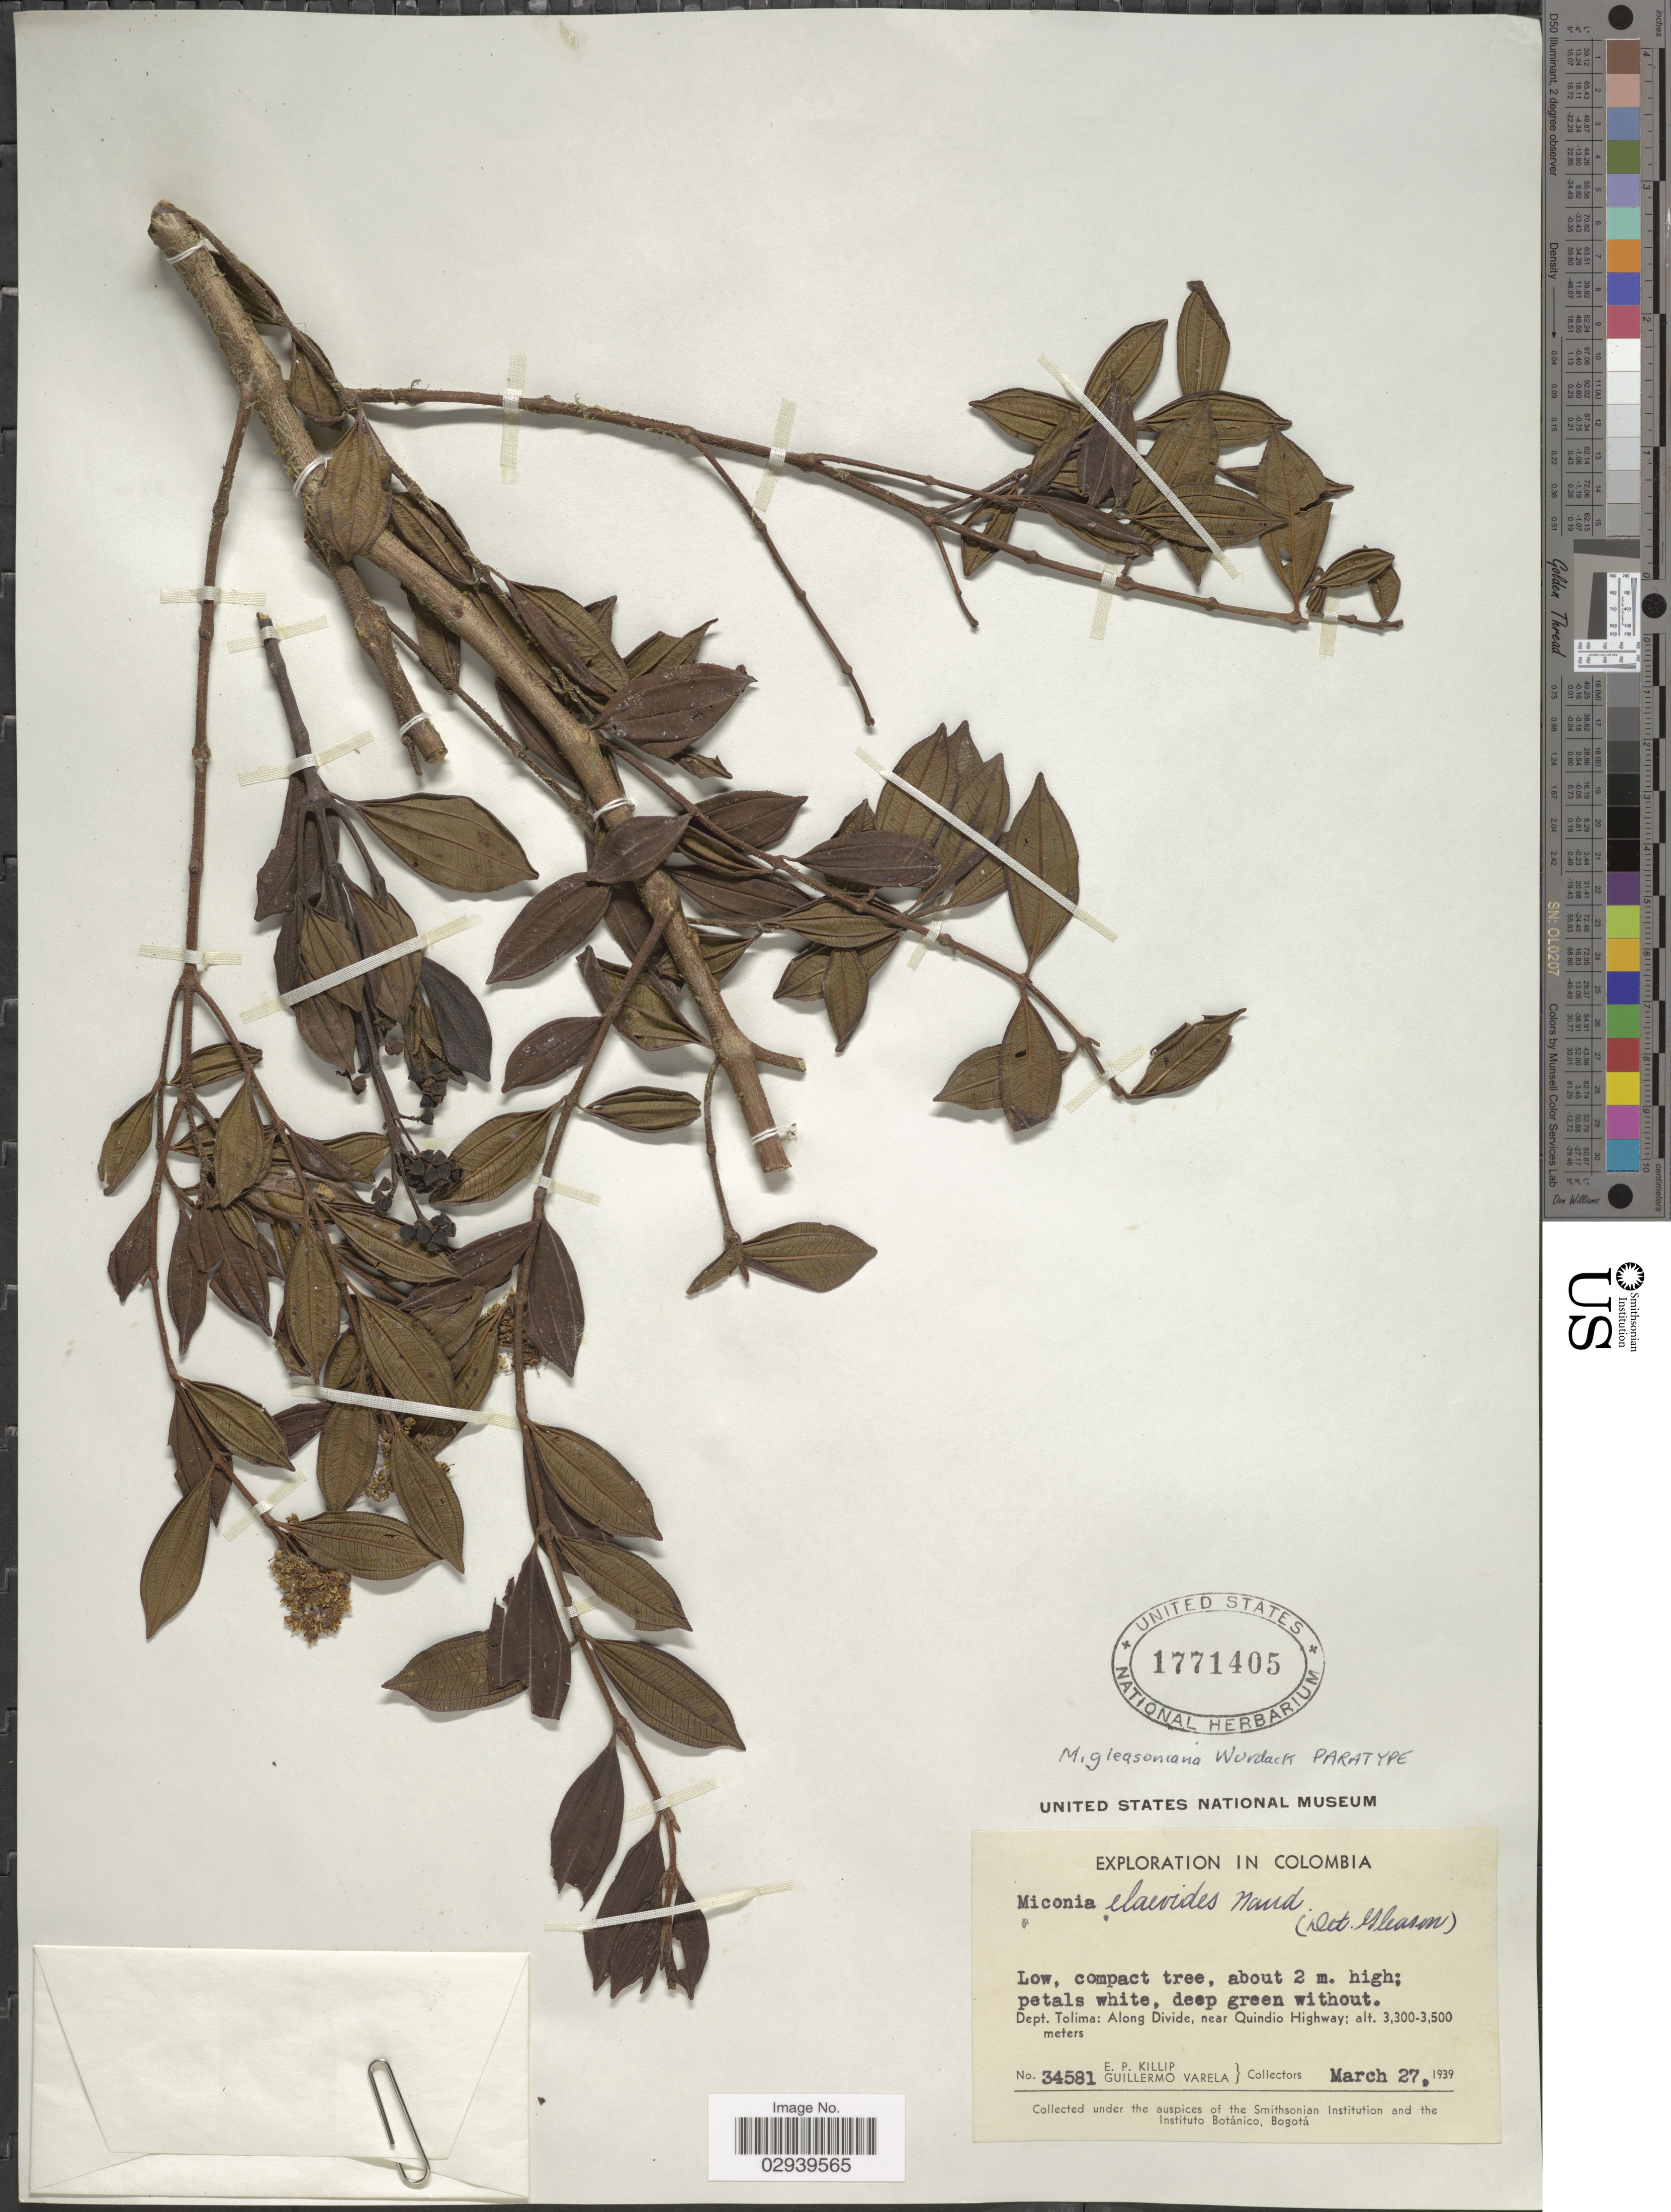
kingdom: Plantae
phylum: Tracheophyta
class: Magnoliopsida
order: Myrtales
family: Melastomataceae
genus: Miconia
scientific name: Miconia gleasoniana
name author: Wurdack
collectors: E. P. Killip & G. Varela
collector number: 34581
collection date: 1939-03-27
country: Colombia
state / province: Tolima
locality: Dept. Tolima: Along Divide, near Quindio Highway.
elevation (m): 3300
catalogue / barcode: US 1771405